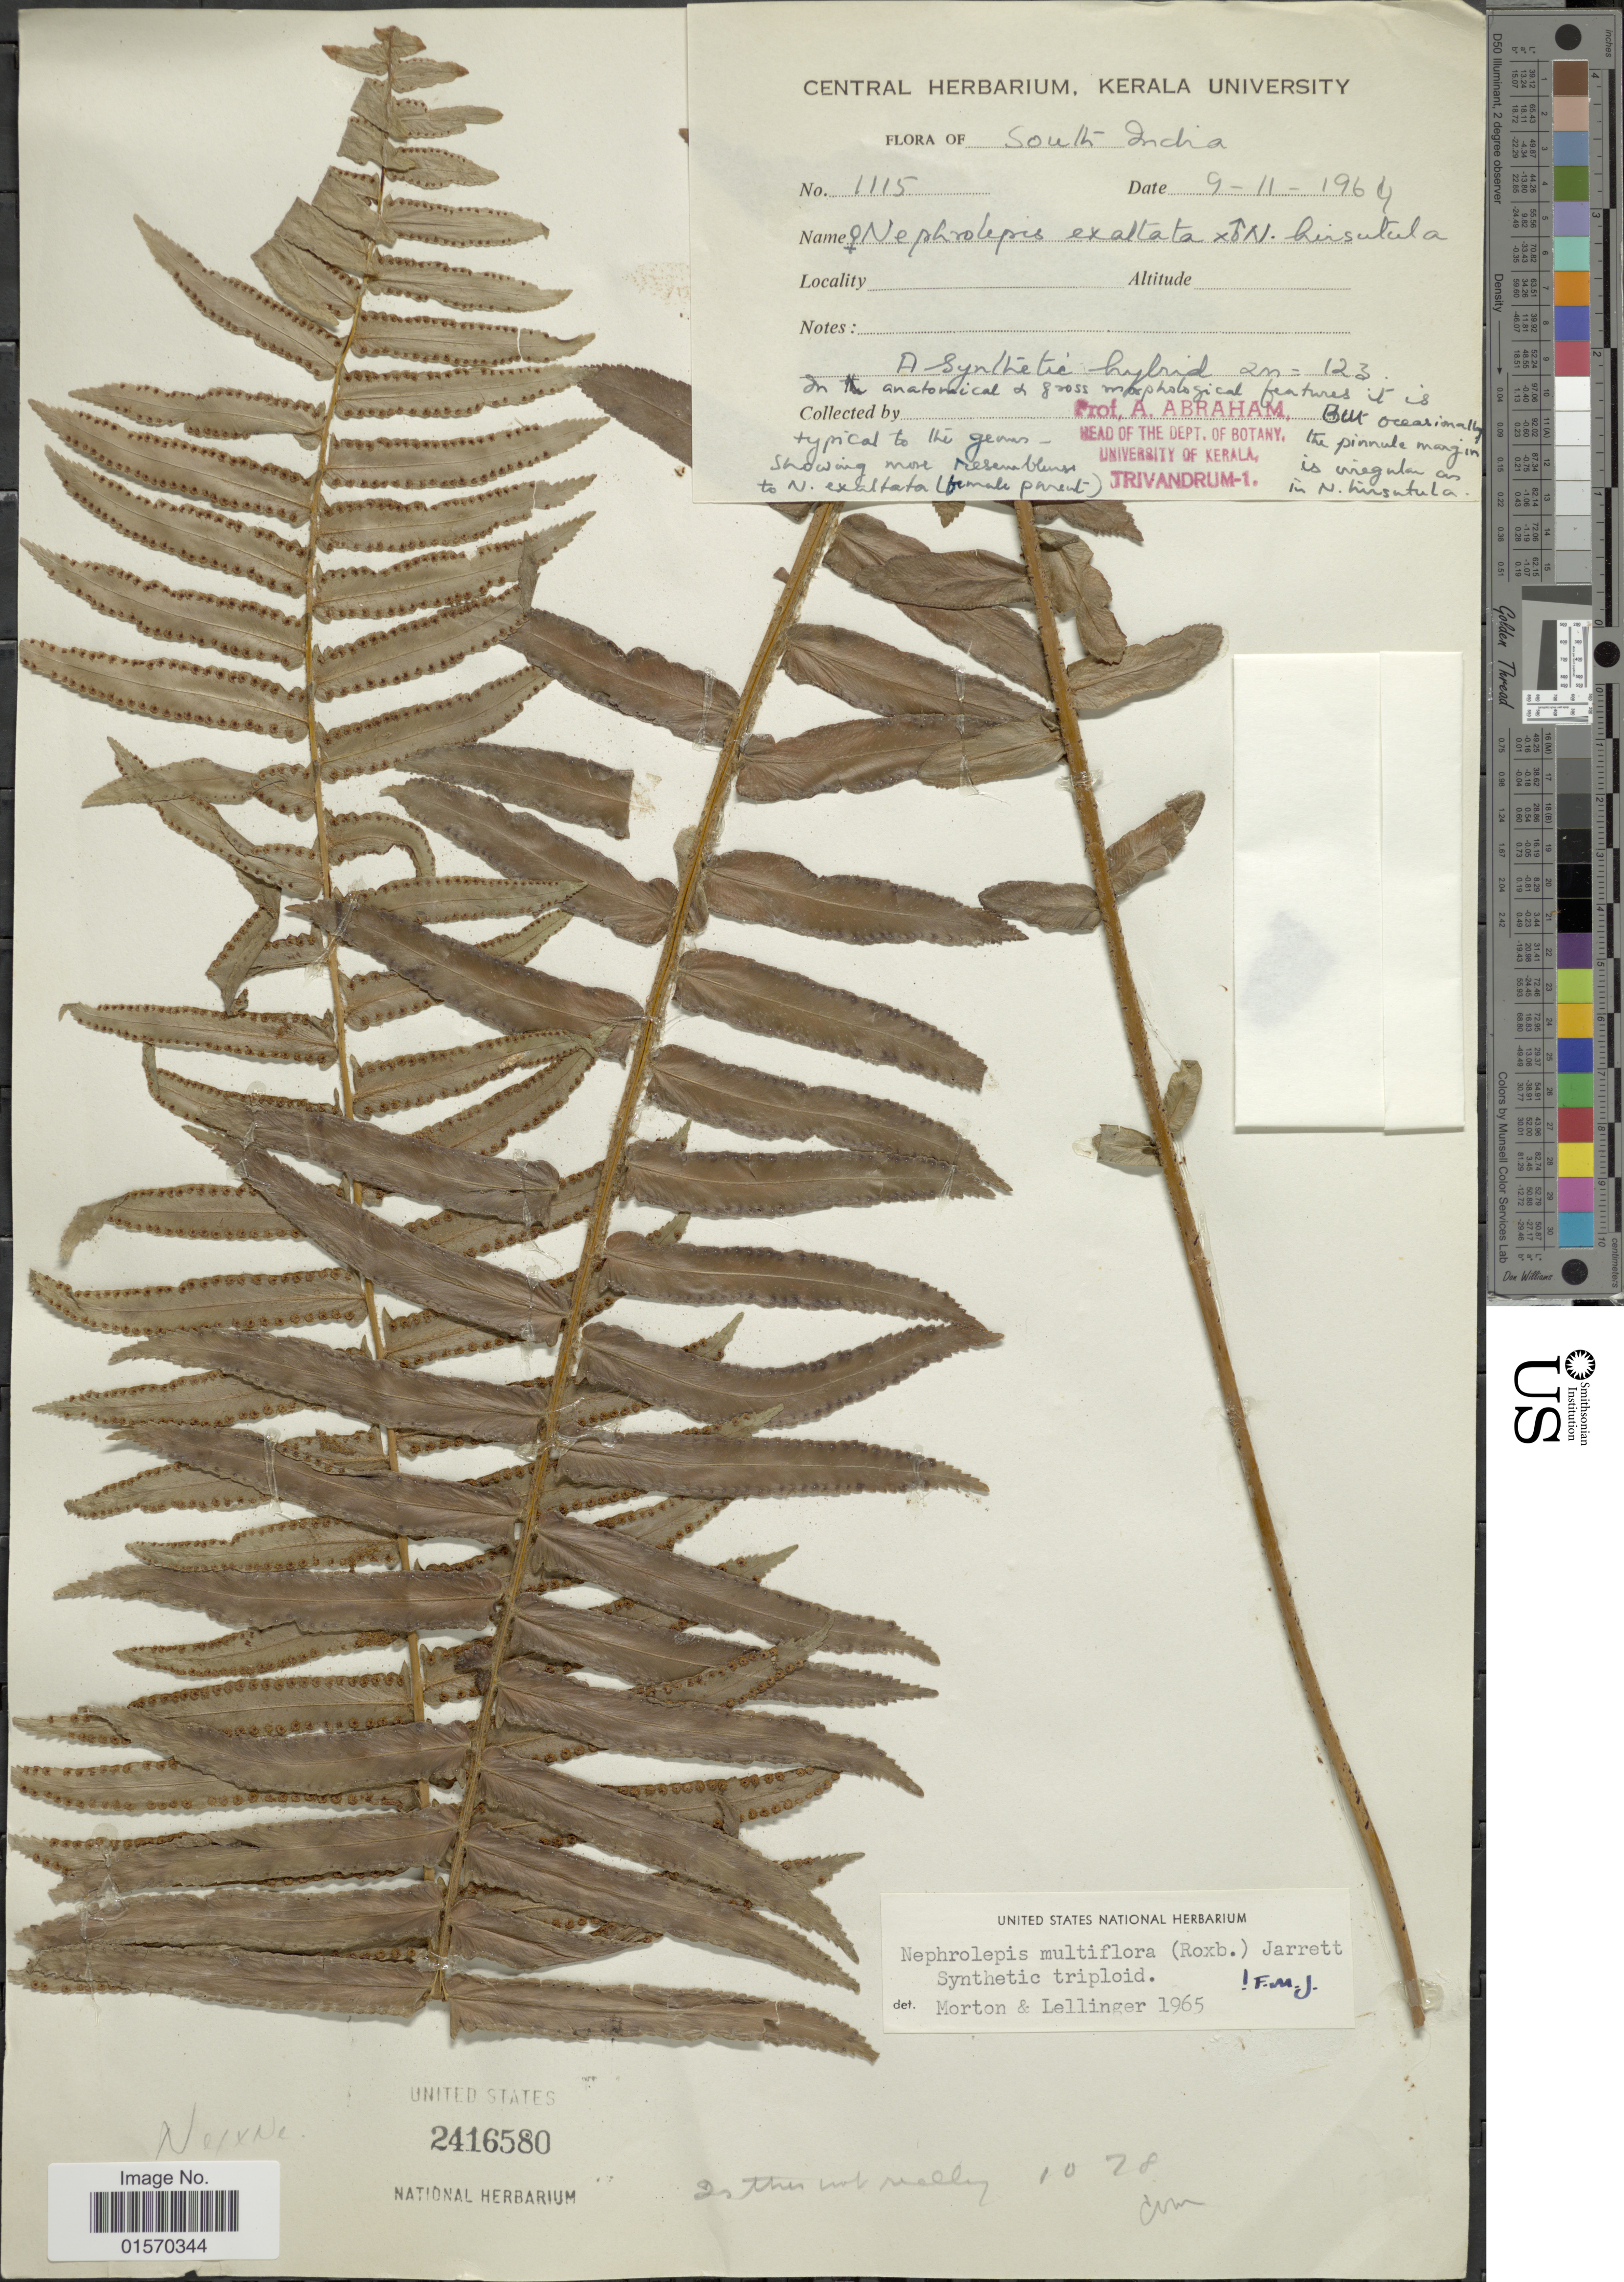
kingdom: Plantae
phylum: Tracheophyta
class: Polypodiopsida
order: Polypodiales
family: Nephrolepidaceae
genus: Nephrolepis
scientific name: Nephrolepis multiflora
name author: (Roxb.) F.M. Jarrett ex C.V. Morton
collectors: A. Abraham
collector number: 1115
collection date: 1964-11-09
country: India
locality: South India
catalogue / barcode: US 2416580